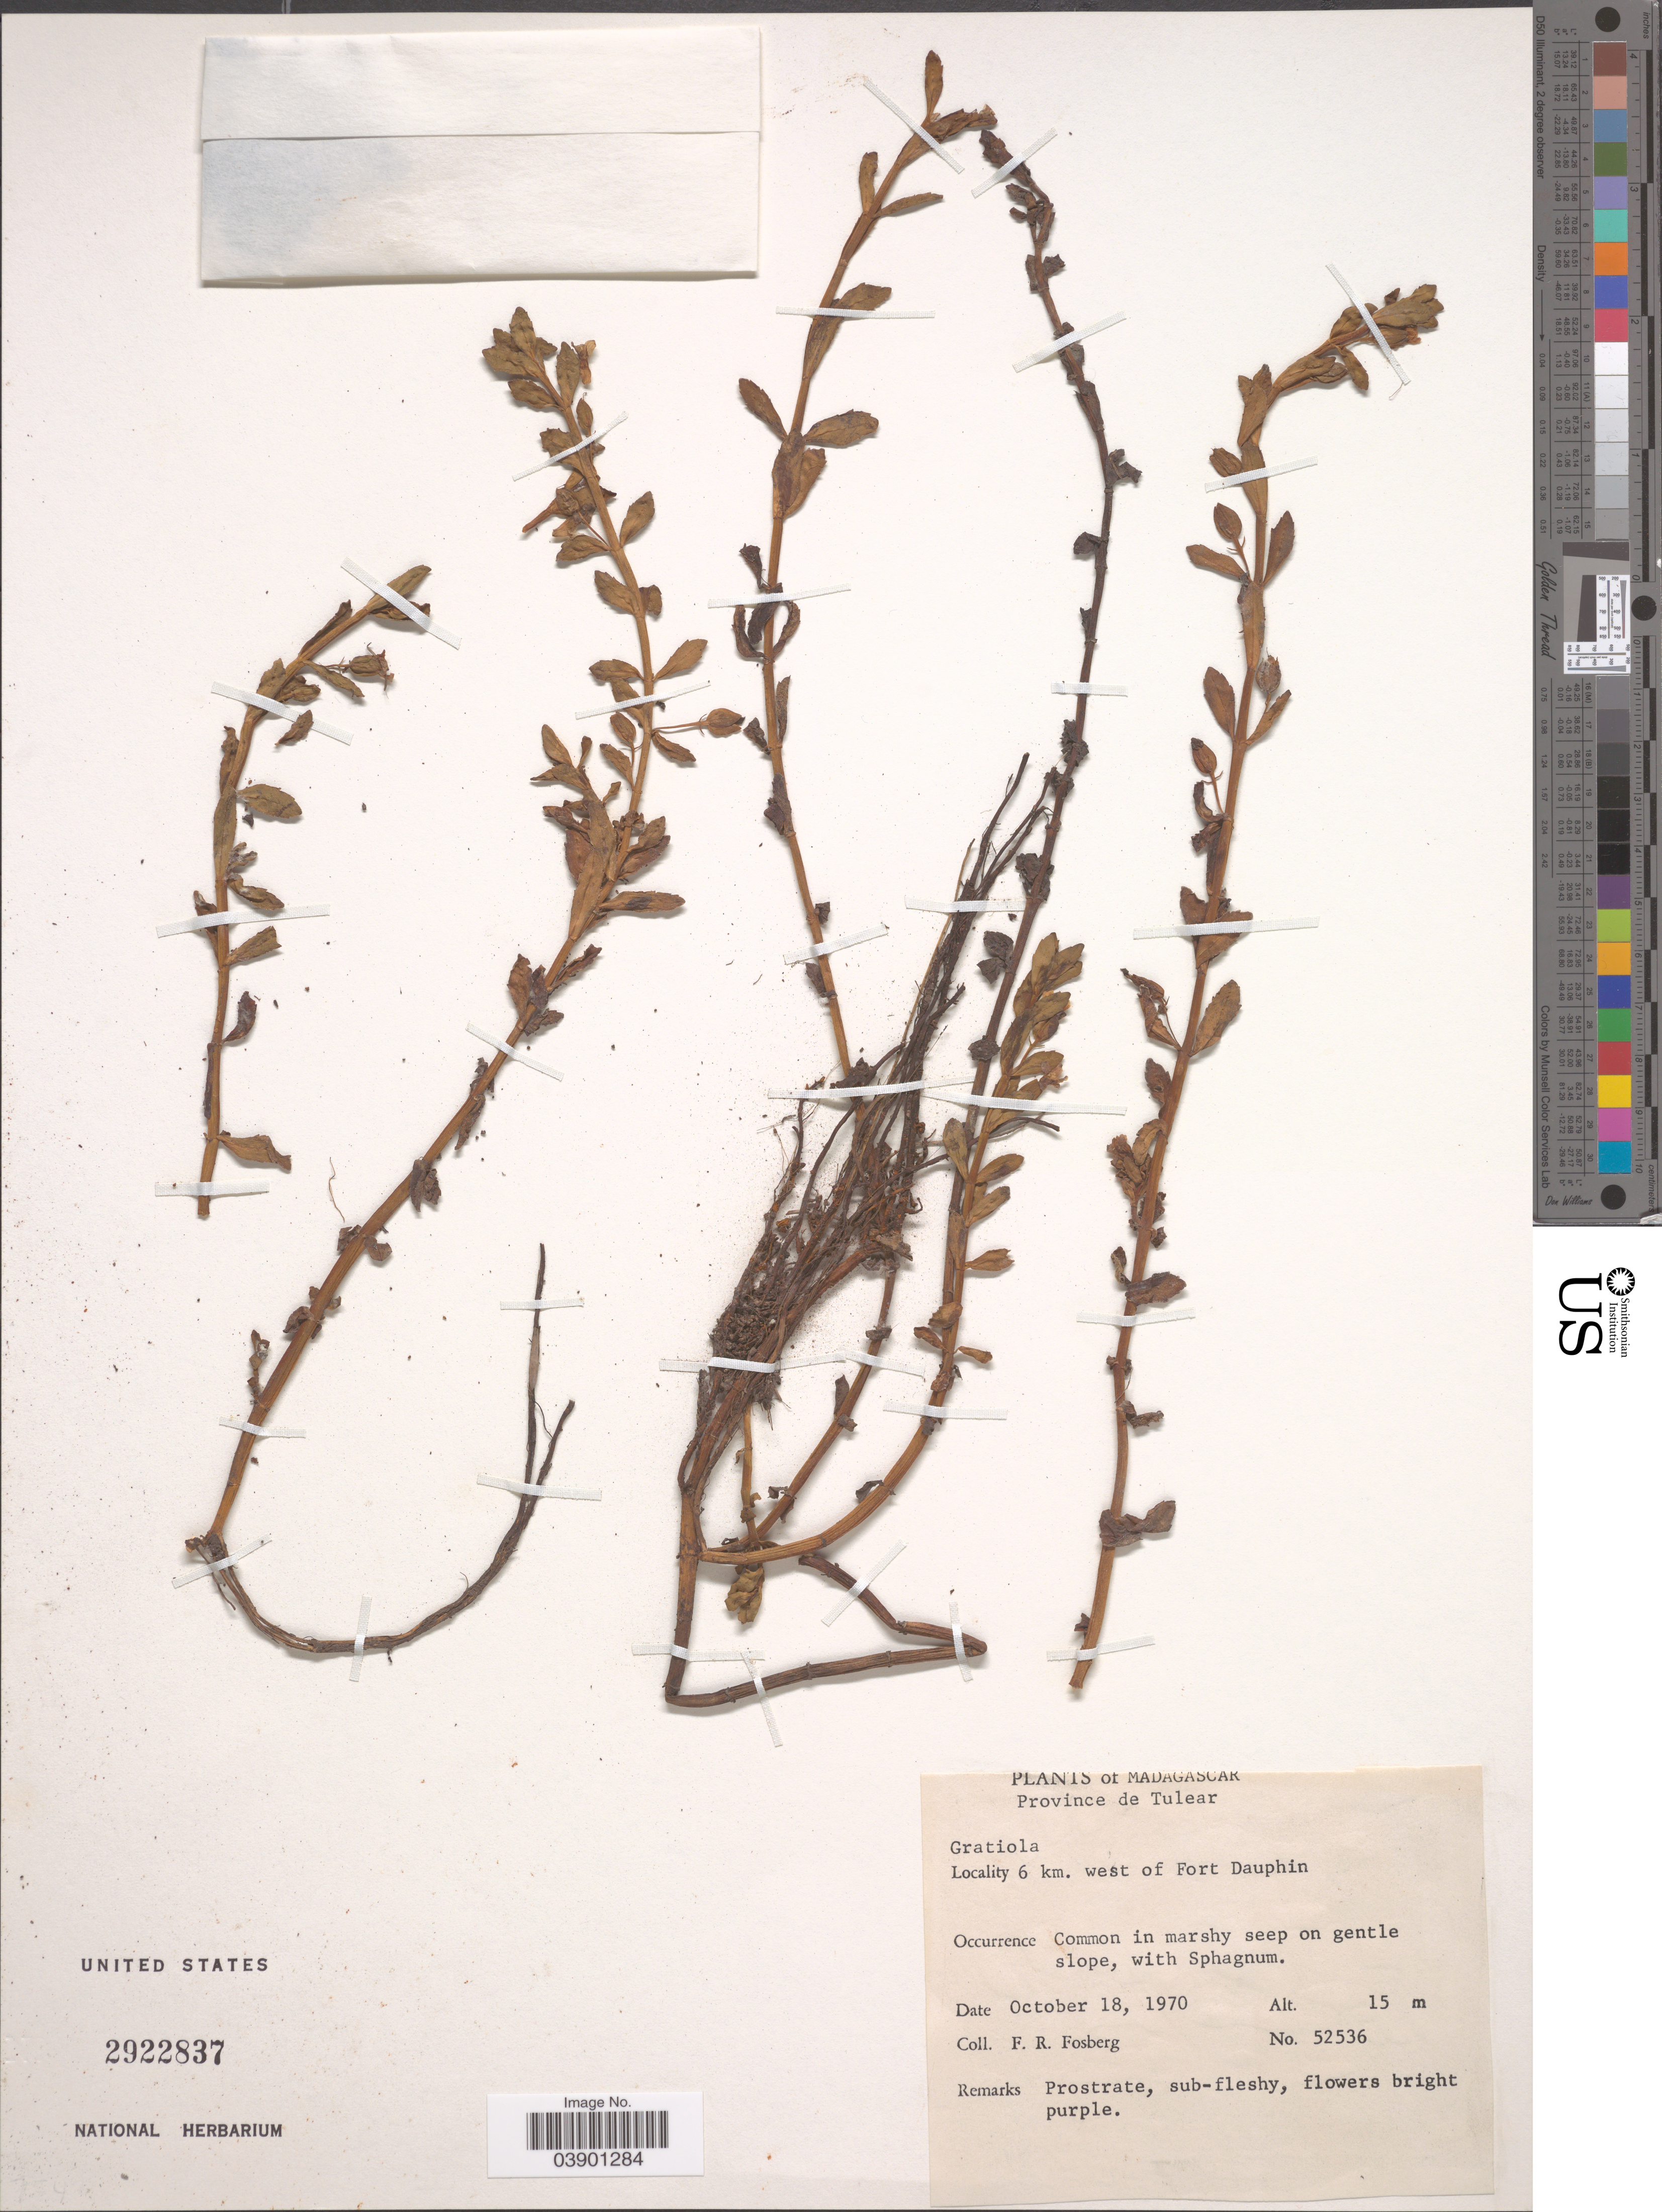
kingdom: Plantae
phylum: Tracheophyta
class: Magnoliopsida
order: Lamiales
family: Plantaginaceae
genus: Gratiola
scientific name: Gratiola sp.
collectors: F. R. Fosberg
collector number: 52536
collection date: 1970-10-18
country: Madagascar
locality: Province de Tulear. 6 km. west of Fort Dauphin. On gentle slope.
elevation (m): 15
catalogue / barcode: US 2922837